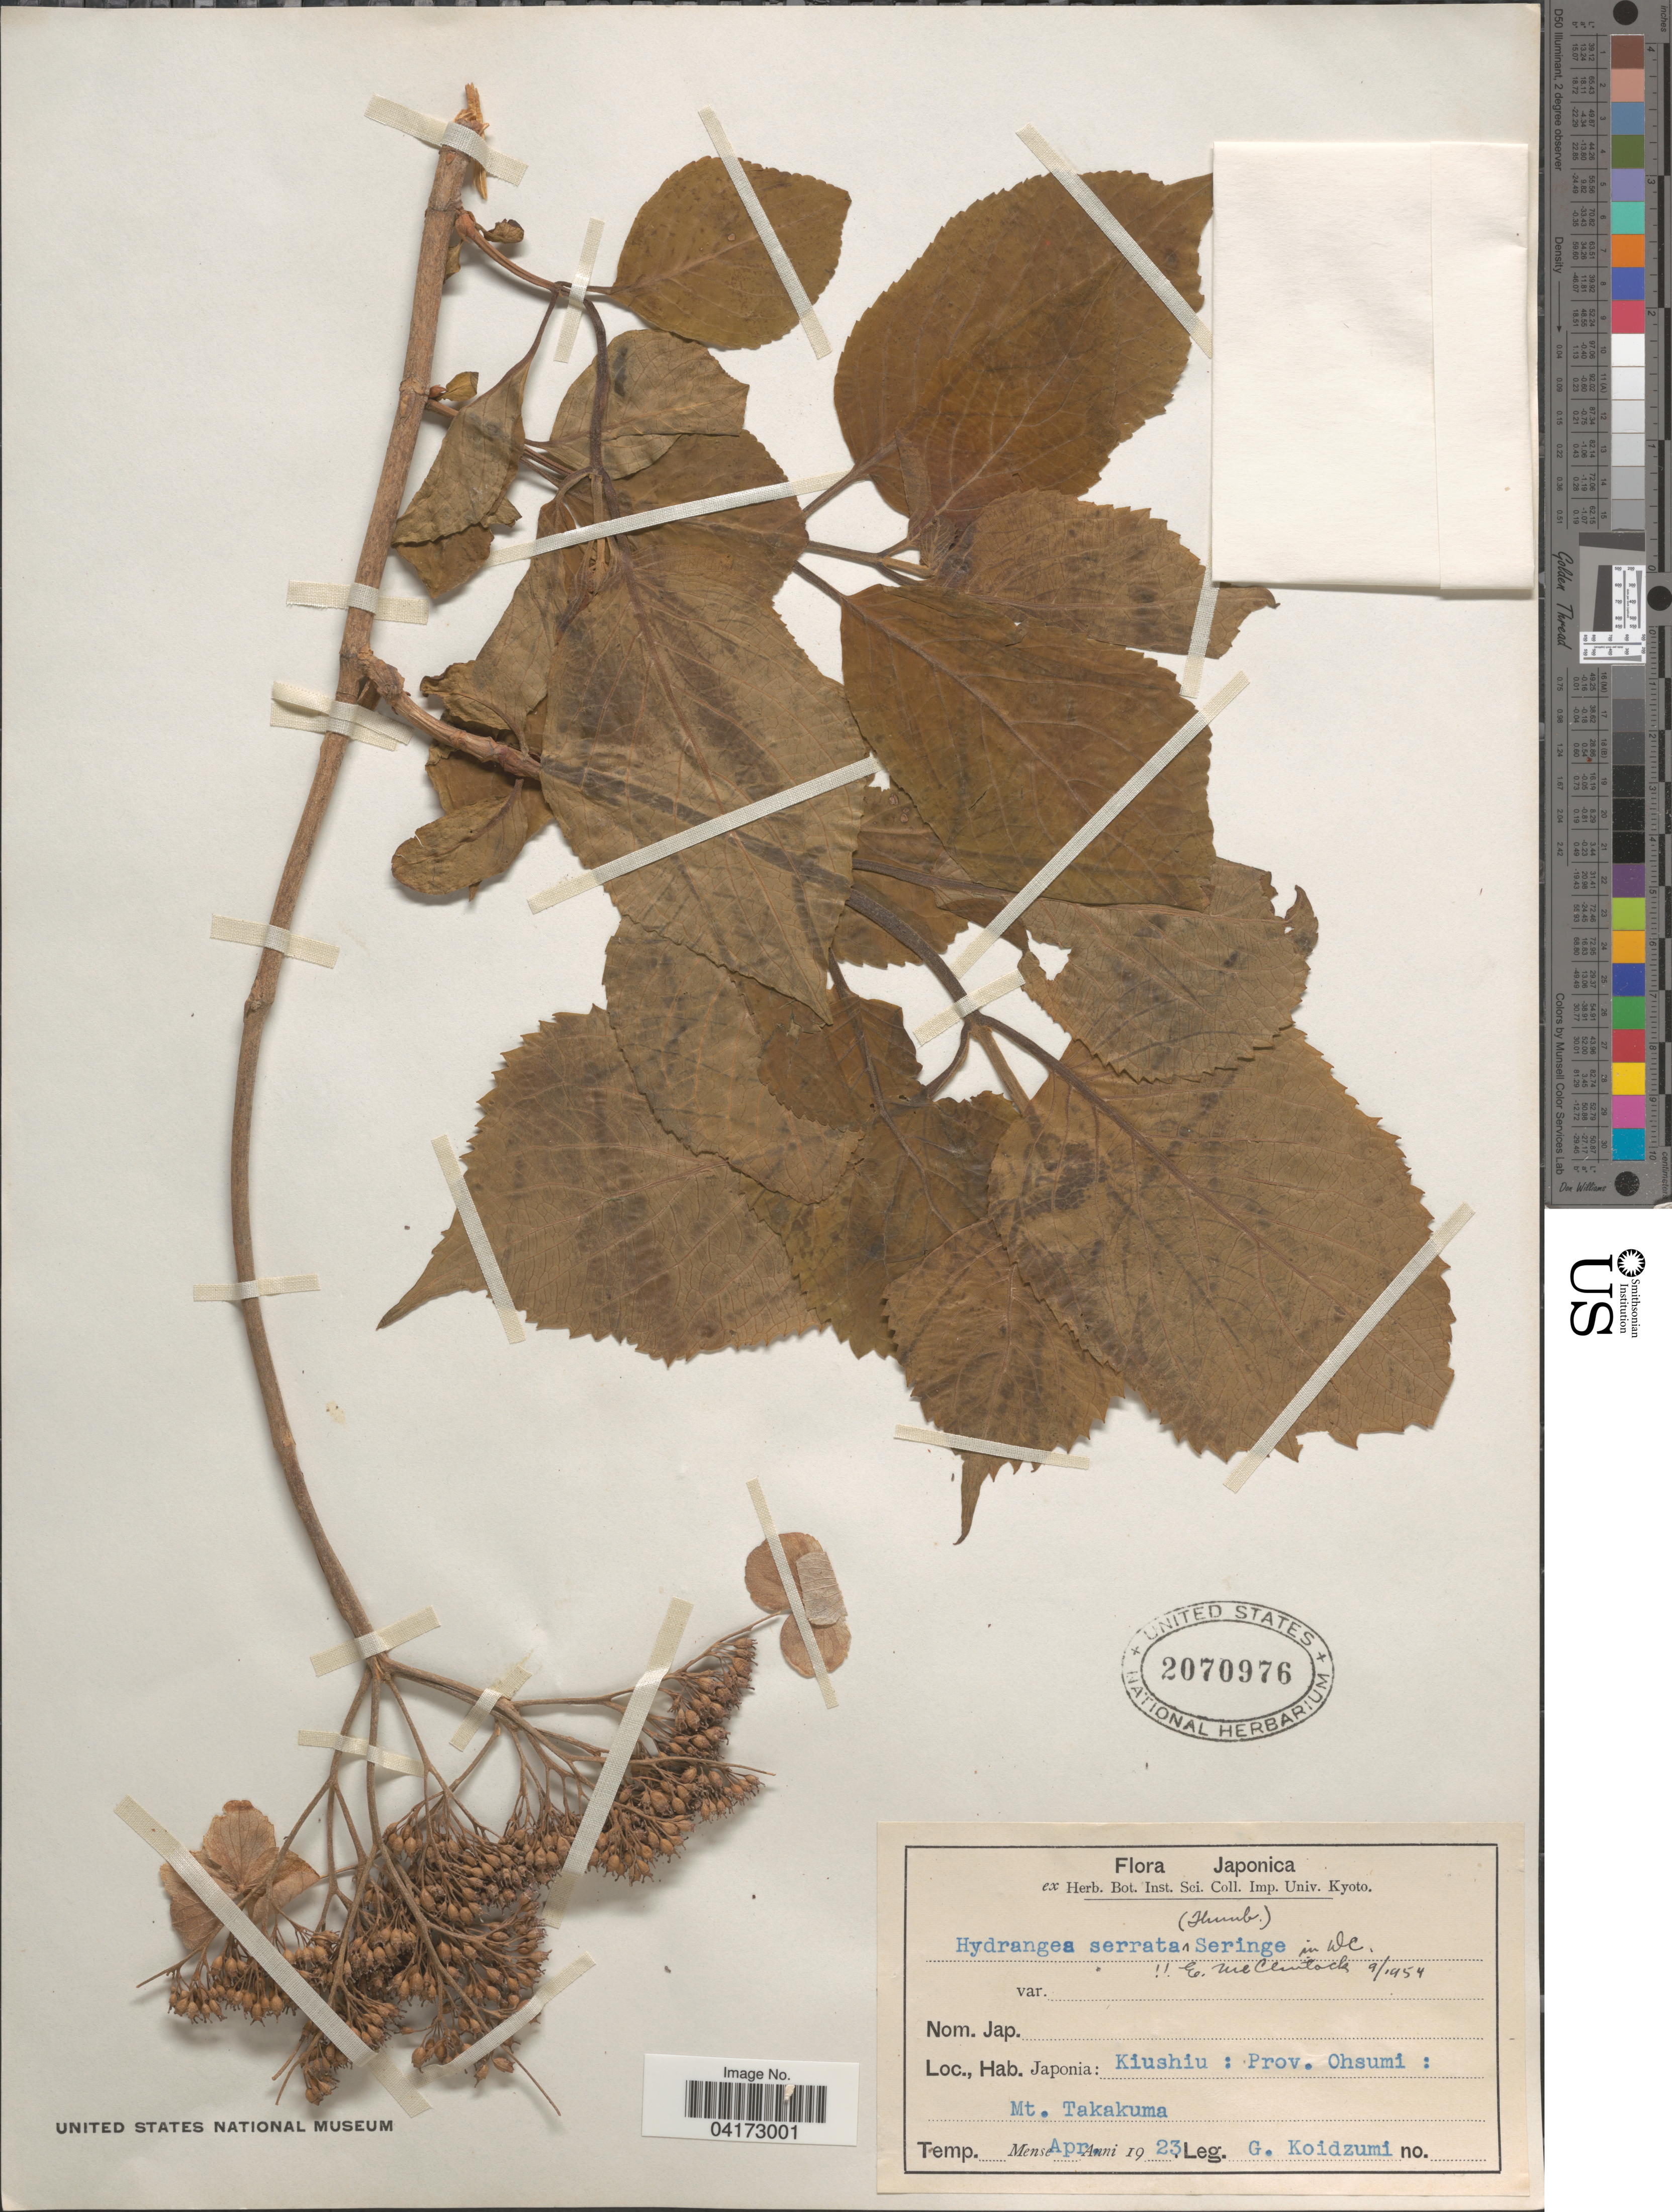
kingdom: Plantae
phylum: Tracheophyta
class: Magnoliopsida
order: Cornales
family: Hydrangeaceae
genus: Hydrangea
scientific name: Hydrangea serrata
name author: (Thunb.) Ser.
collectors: G. Koidzumi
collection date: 1923-04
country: Japan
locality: Japonia: Kiushiu : Prov. Ohsumi : Mt. Takakuma.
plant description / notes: Fruit temporarily sampled for micro-CT scanning.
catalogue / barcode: US 2070976